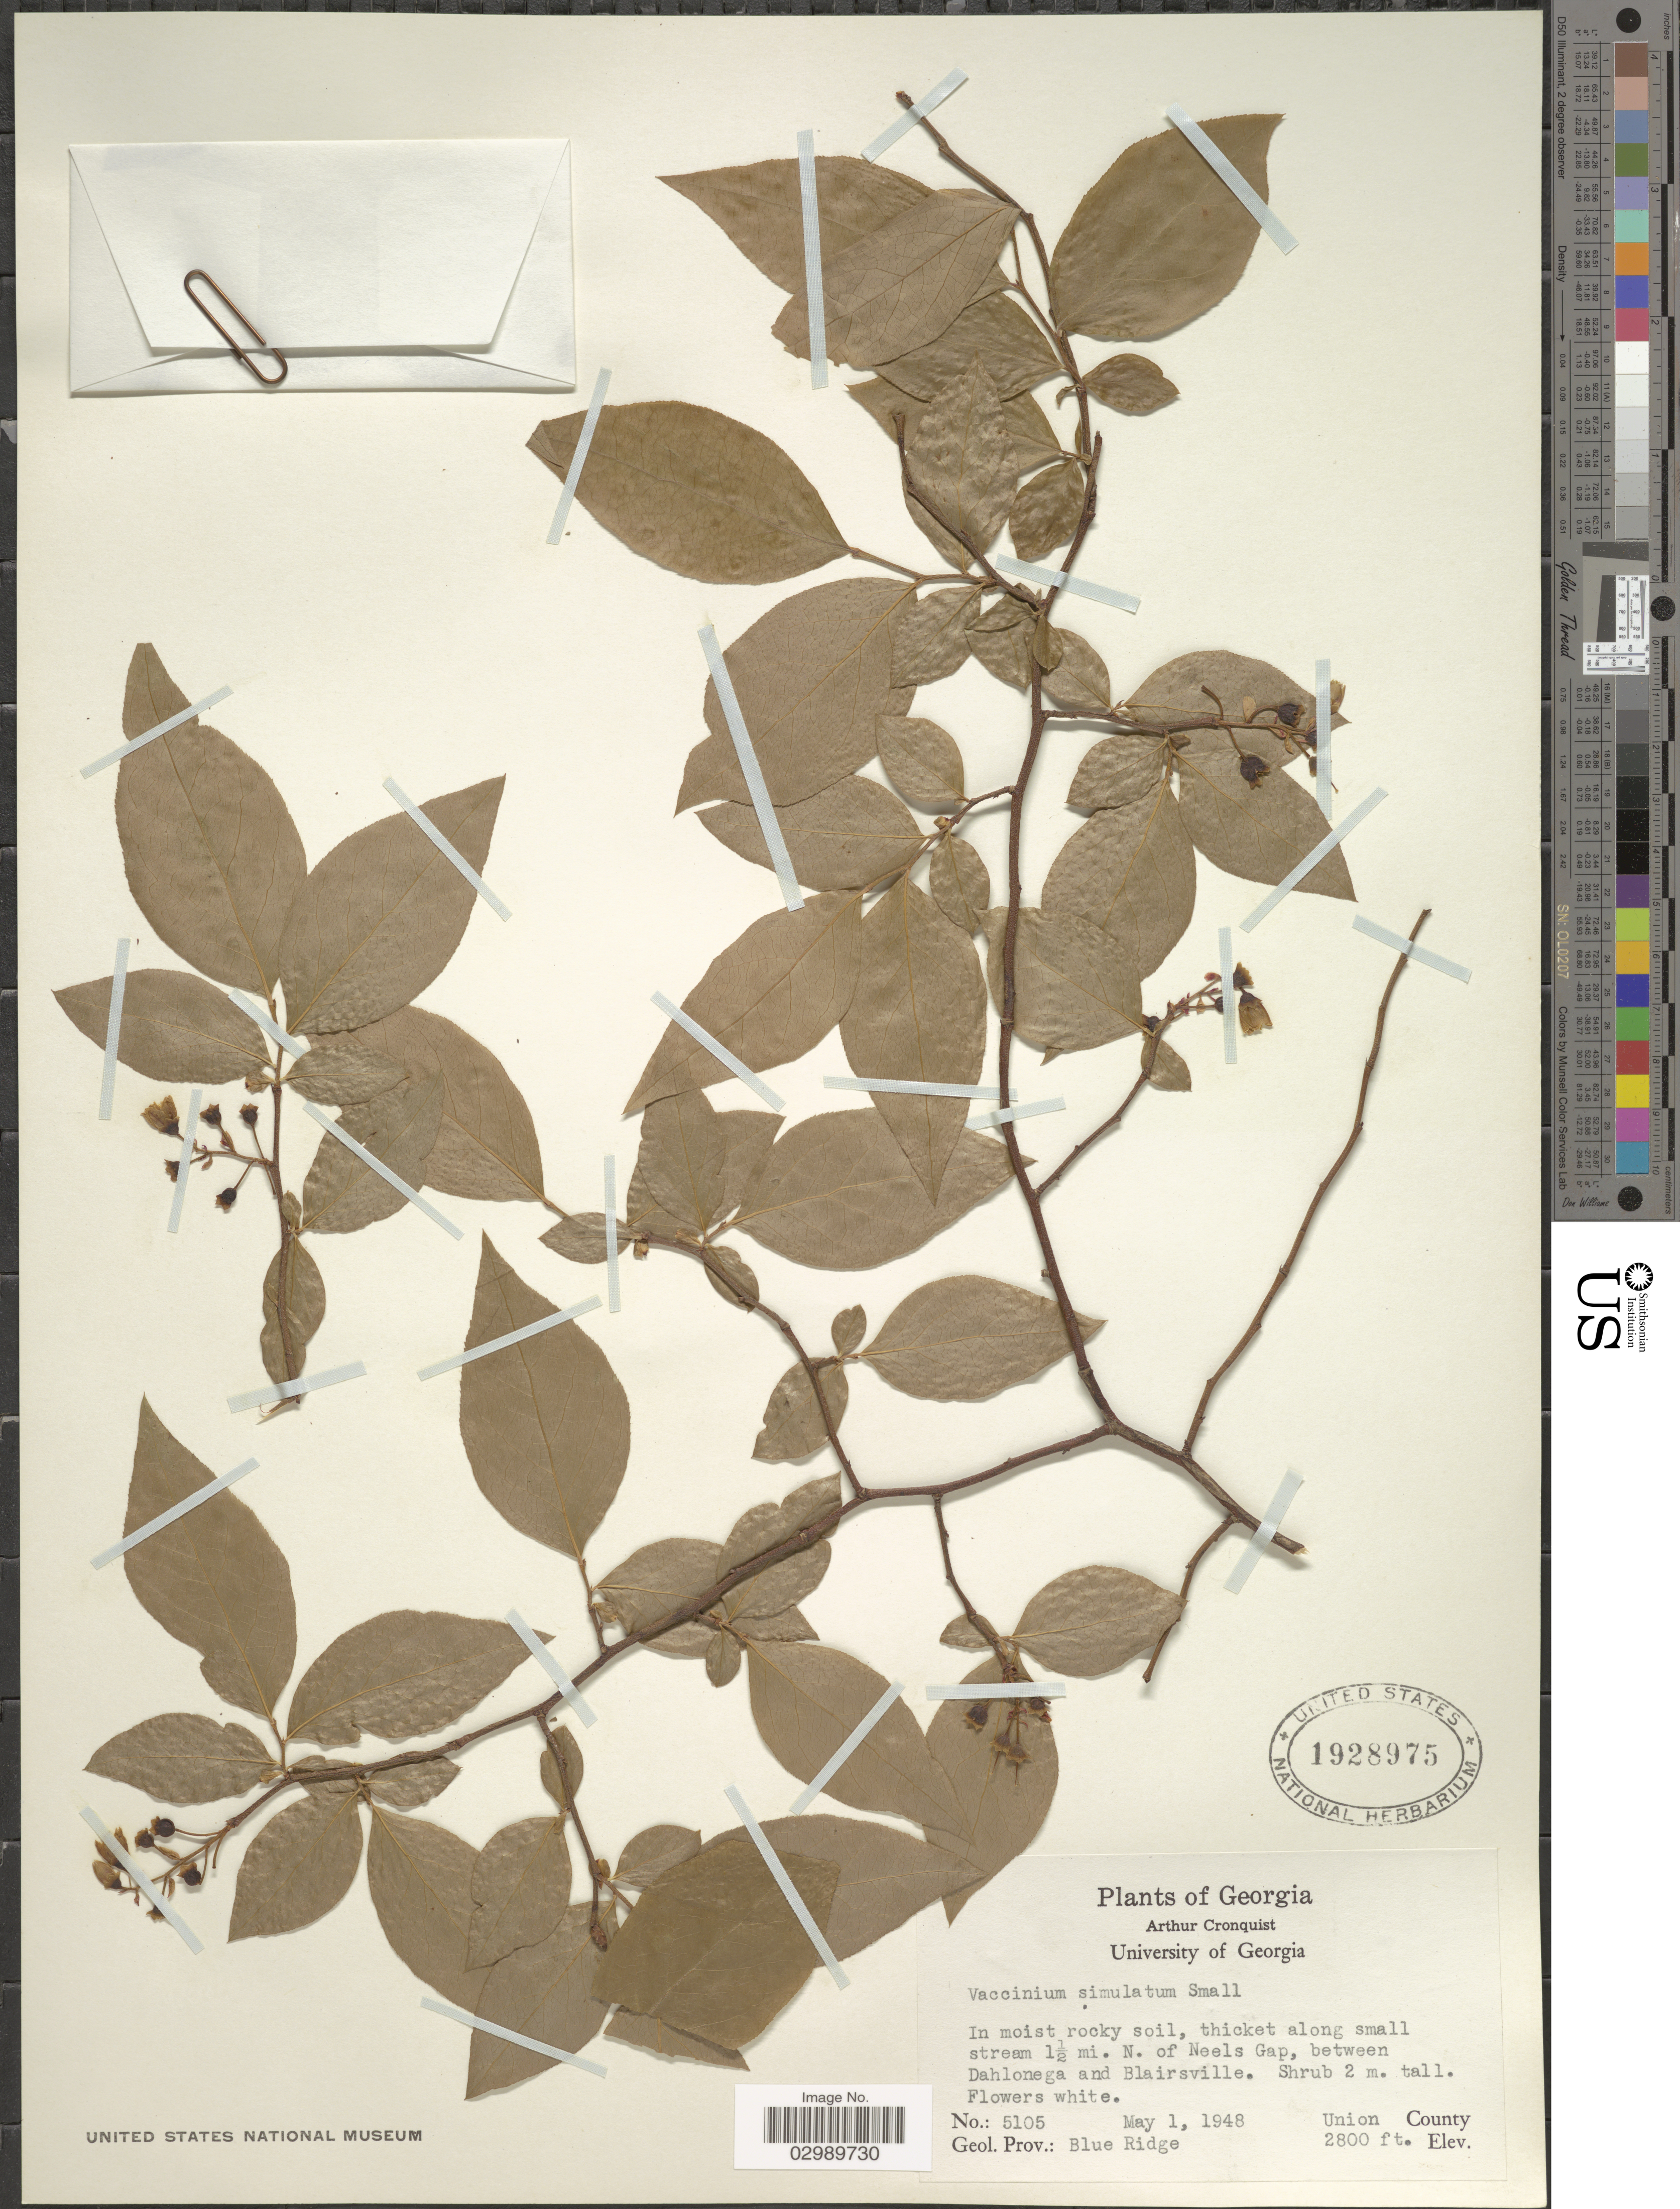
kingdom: Plantae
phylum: Tracheophyta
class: Magnoliopsida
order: Ericales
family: Ericaceae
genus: Vaccinium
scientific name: Vaccinium simulatum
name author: Small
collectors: A. J. Cronquist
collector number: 5105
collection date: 1948-05-01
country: United States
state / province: Georgia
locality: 1½ mi. N. of Neels Gap, between Dahlonega and Blairsville. Union County. Geol. Prov.: Blue Ridge.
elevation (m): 853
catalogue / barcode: US 1928975